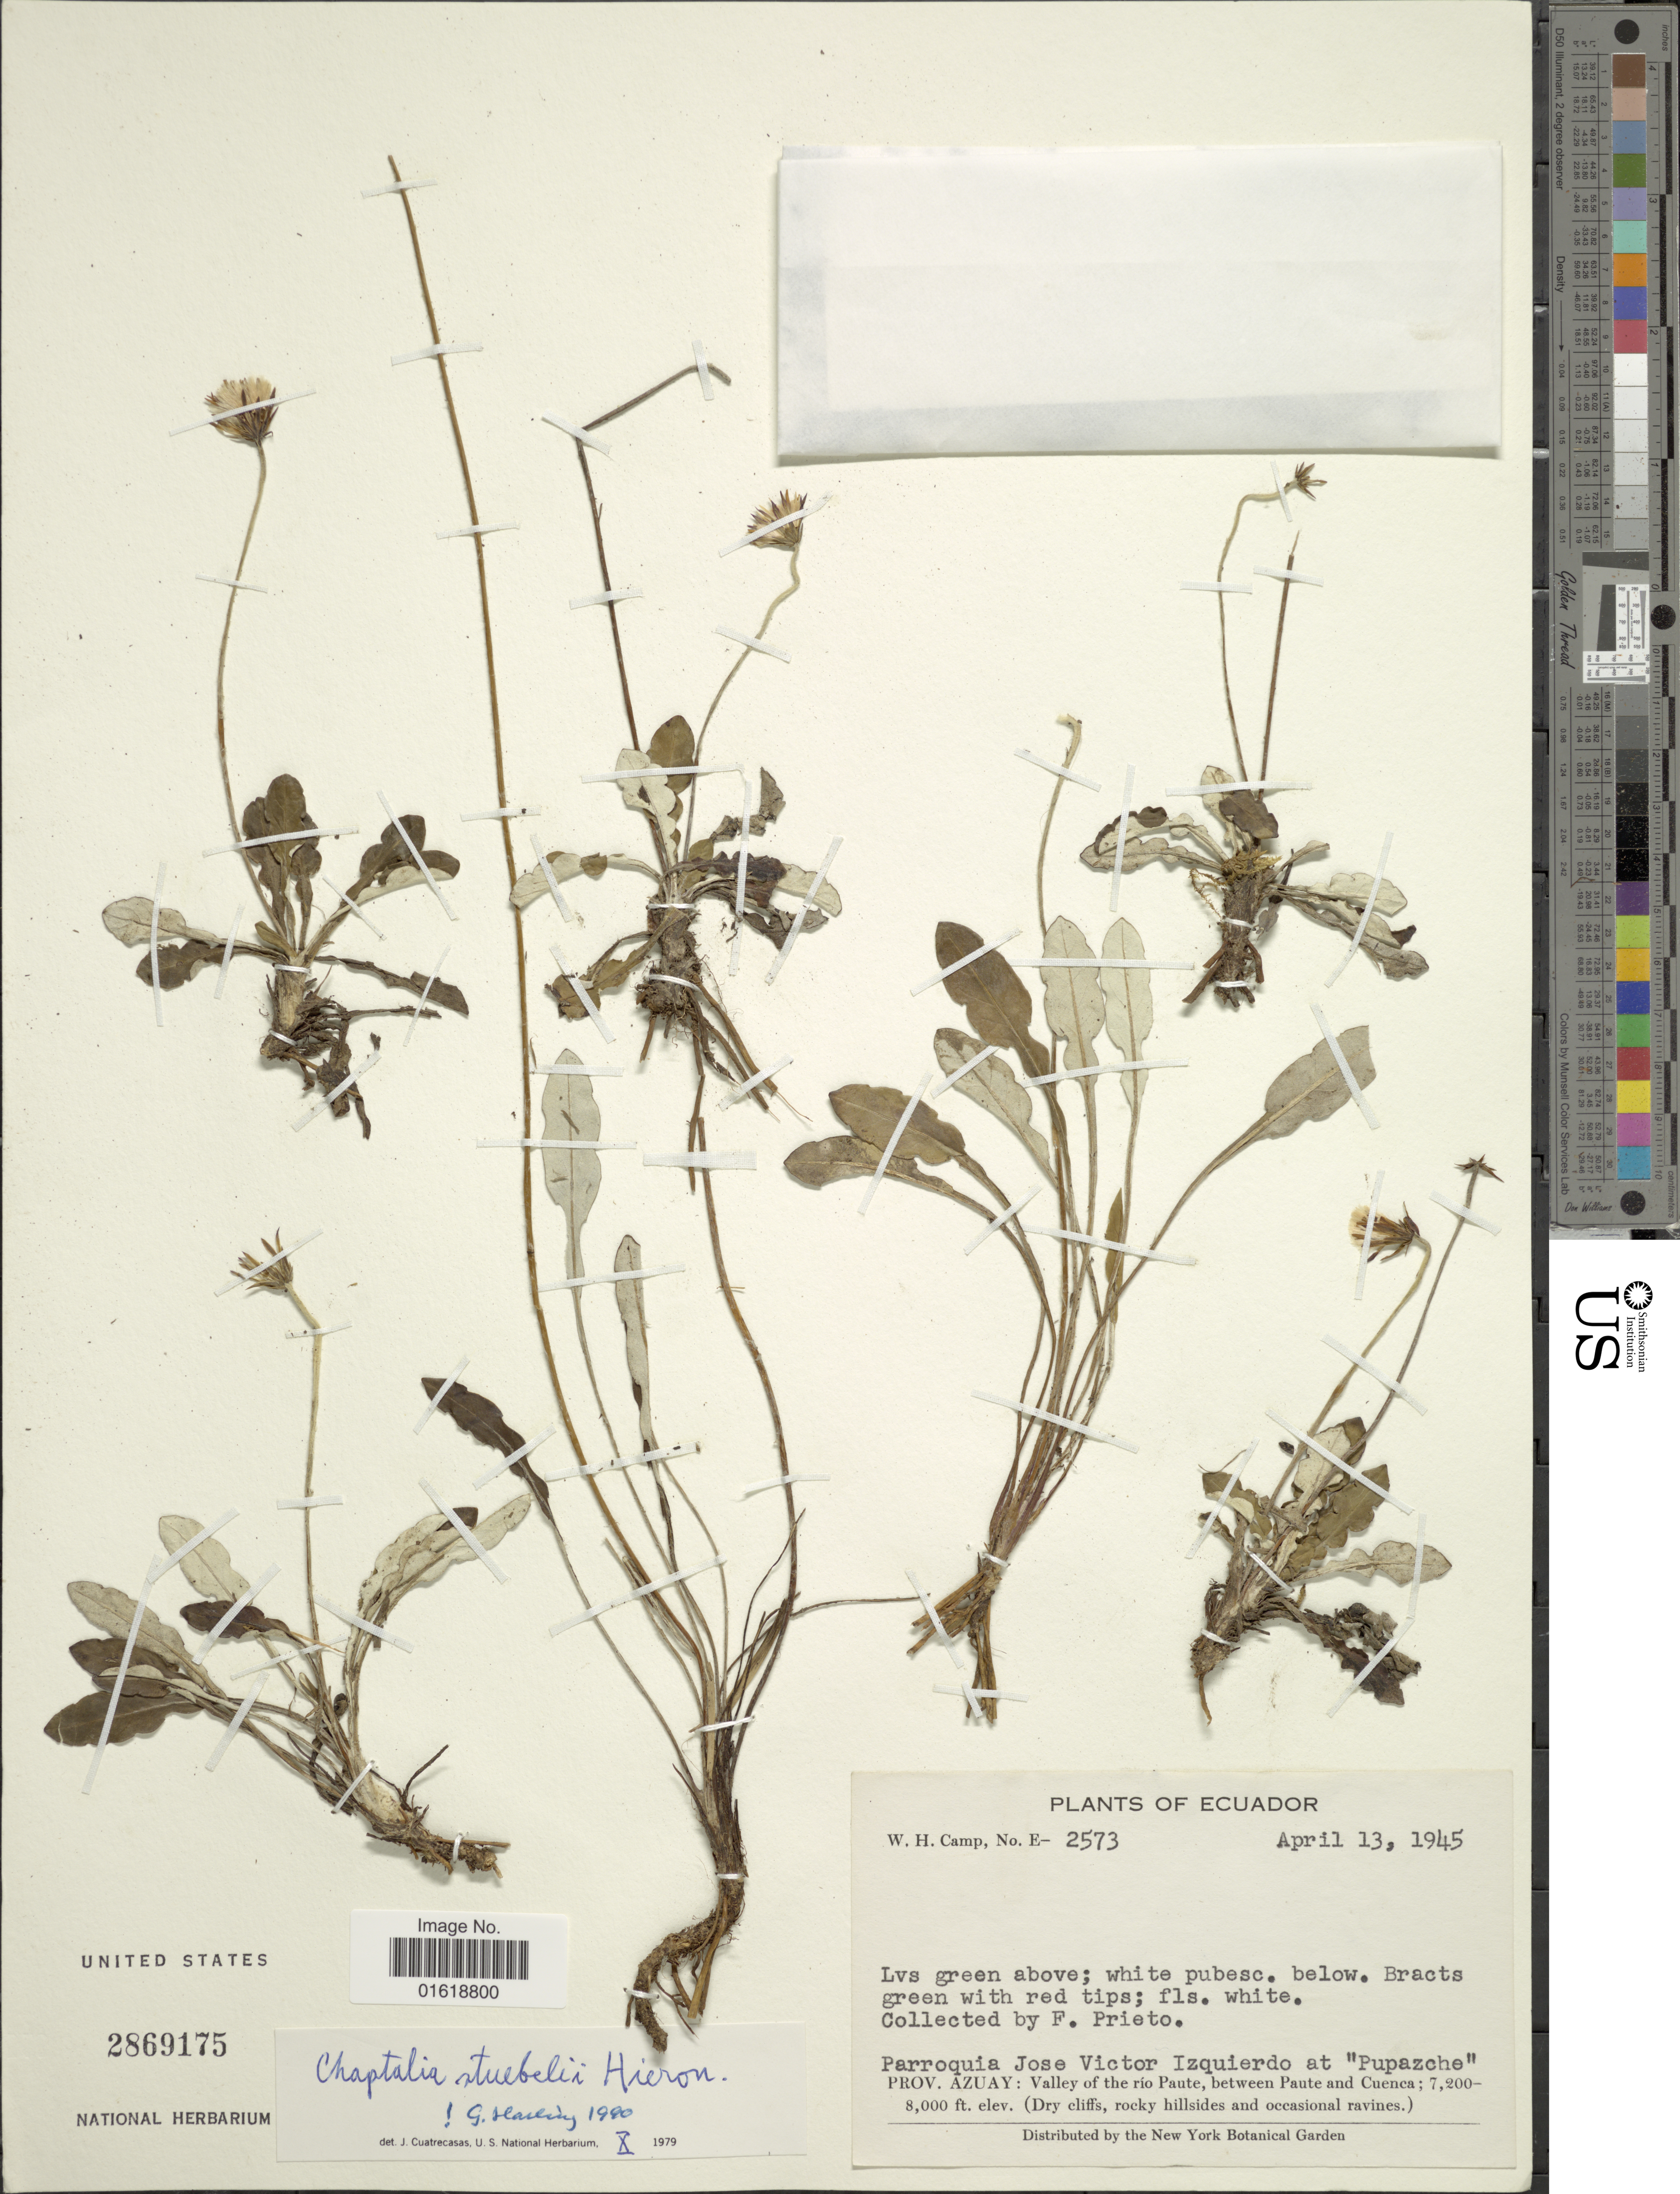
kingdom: Plantae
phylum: Tracheophyta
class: Magnoliopsida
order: Asterales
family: Asteraceae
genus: Chaptalia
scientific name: Chaptalia stuebelii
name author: Hieron.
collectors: W. H. Camp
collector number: E-2573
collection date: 1945-04-13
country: Ecuador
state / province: Azuay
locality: Parroquia Jose Victor Izquierdo at "Pupazche". Prov. Azuay: Valley of the río Paute, between Paute and Cuenca.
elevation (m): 2195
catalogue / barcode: US 2869175